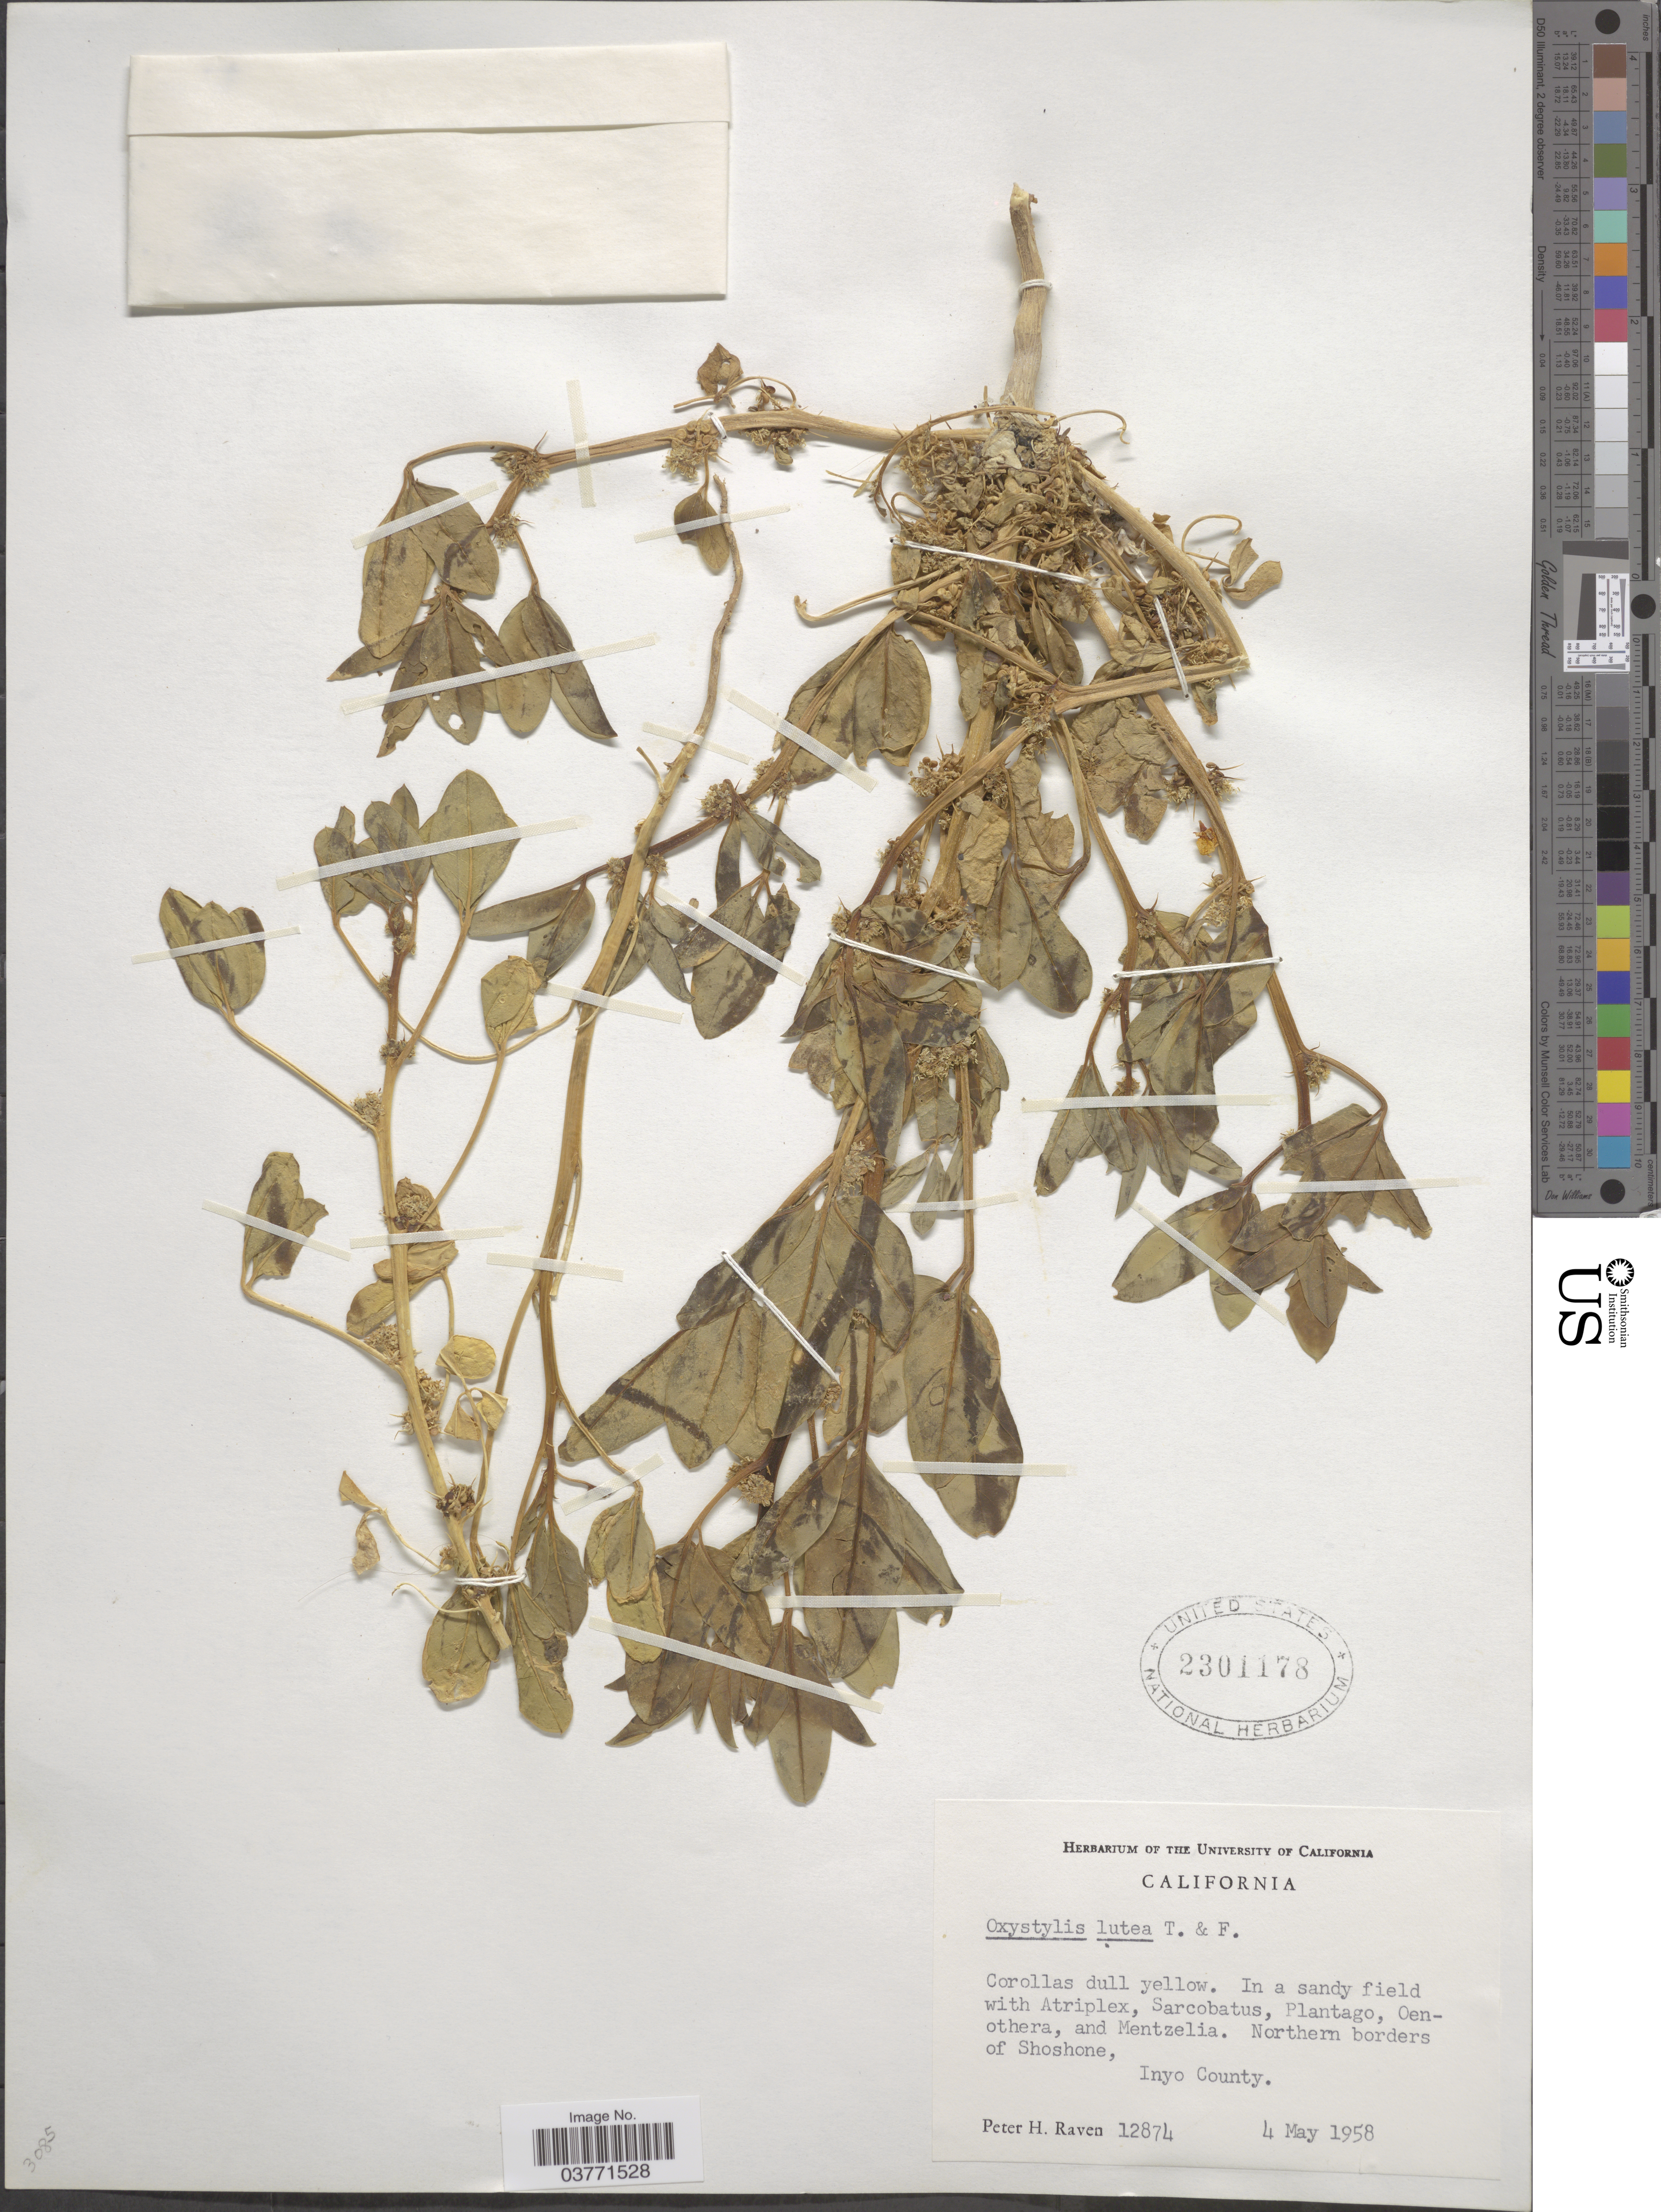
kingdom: Plantae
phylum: Tracheophyta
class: Magnoliopsida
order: Brassicales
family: Cleomaceae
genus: Cleomella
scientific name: Cleomella oxystyloides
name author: Roalson et al.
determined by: Strong, M. T., (US), Smithsonian Institution - National Museum of Natural History (UNITED STATES)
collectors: P. H. Raven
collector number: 12874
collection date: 1958-05-04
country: United States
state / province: California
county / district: Inyo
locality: Northern borders of Shoshone, Inyo County.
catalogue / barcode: US 2301178